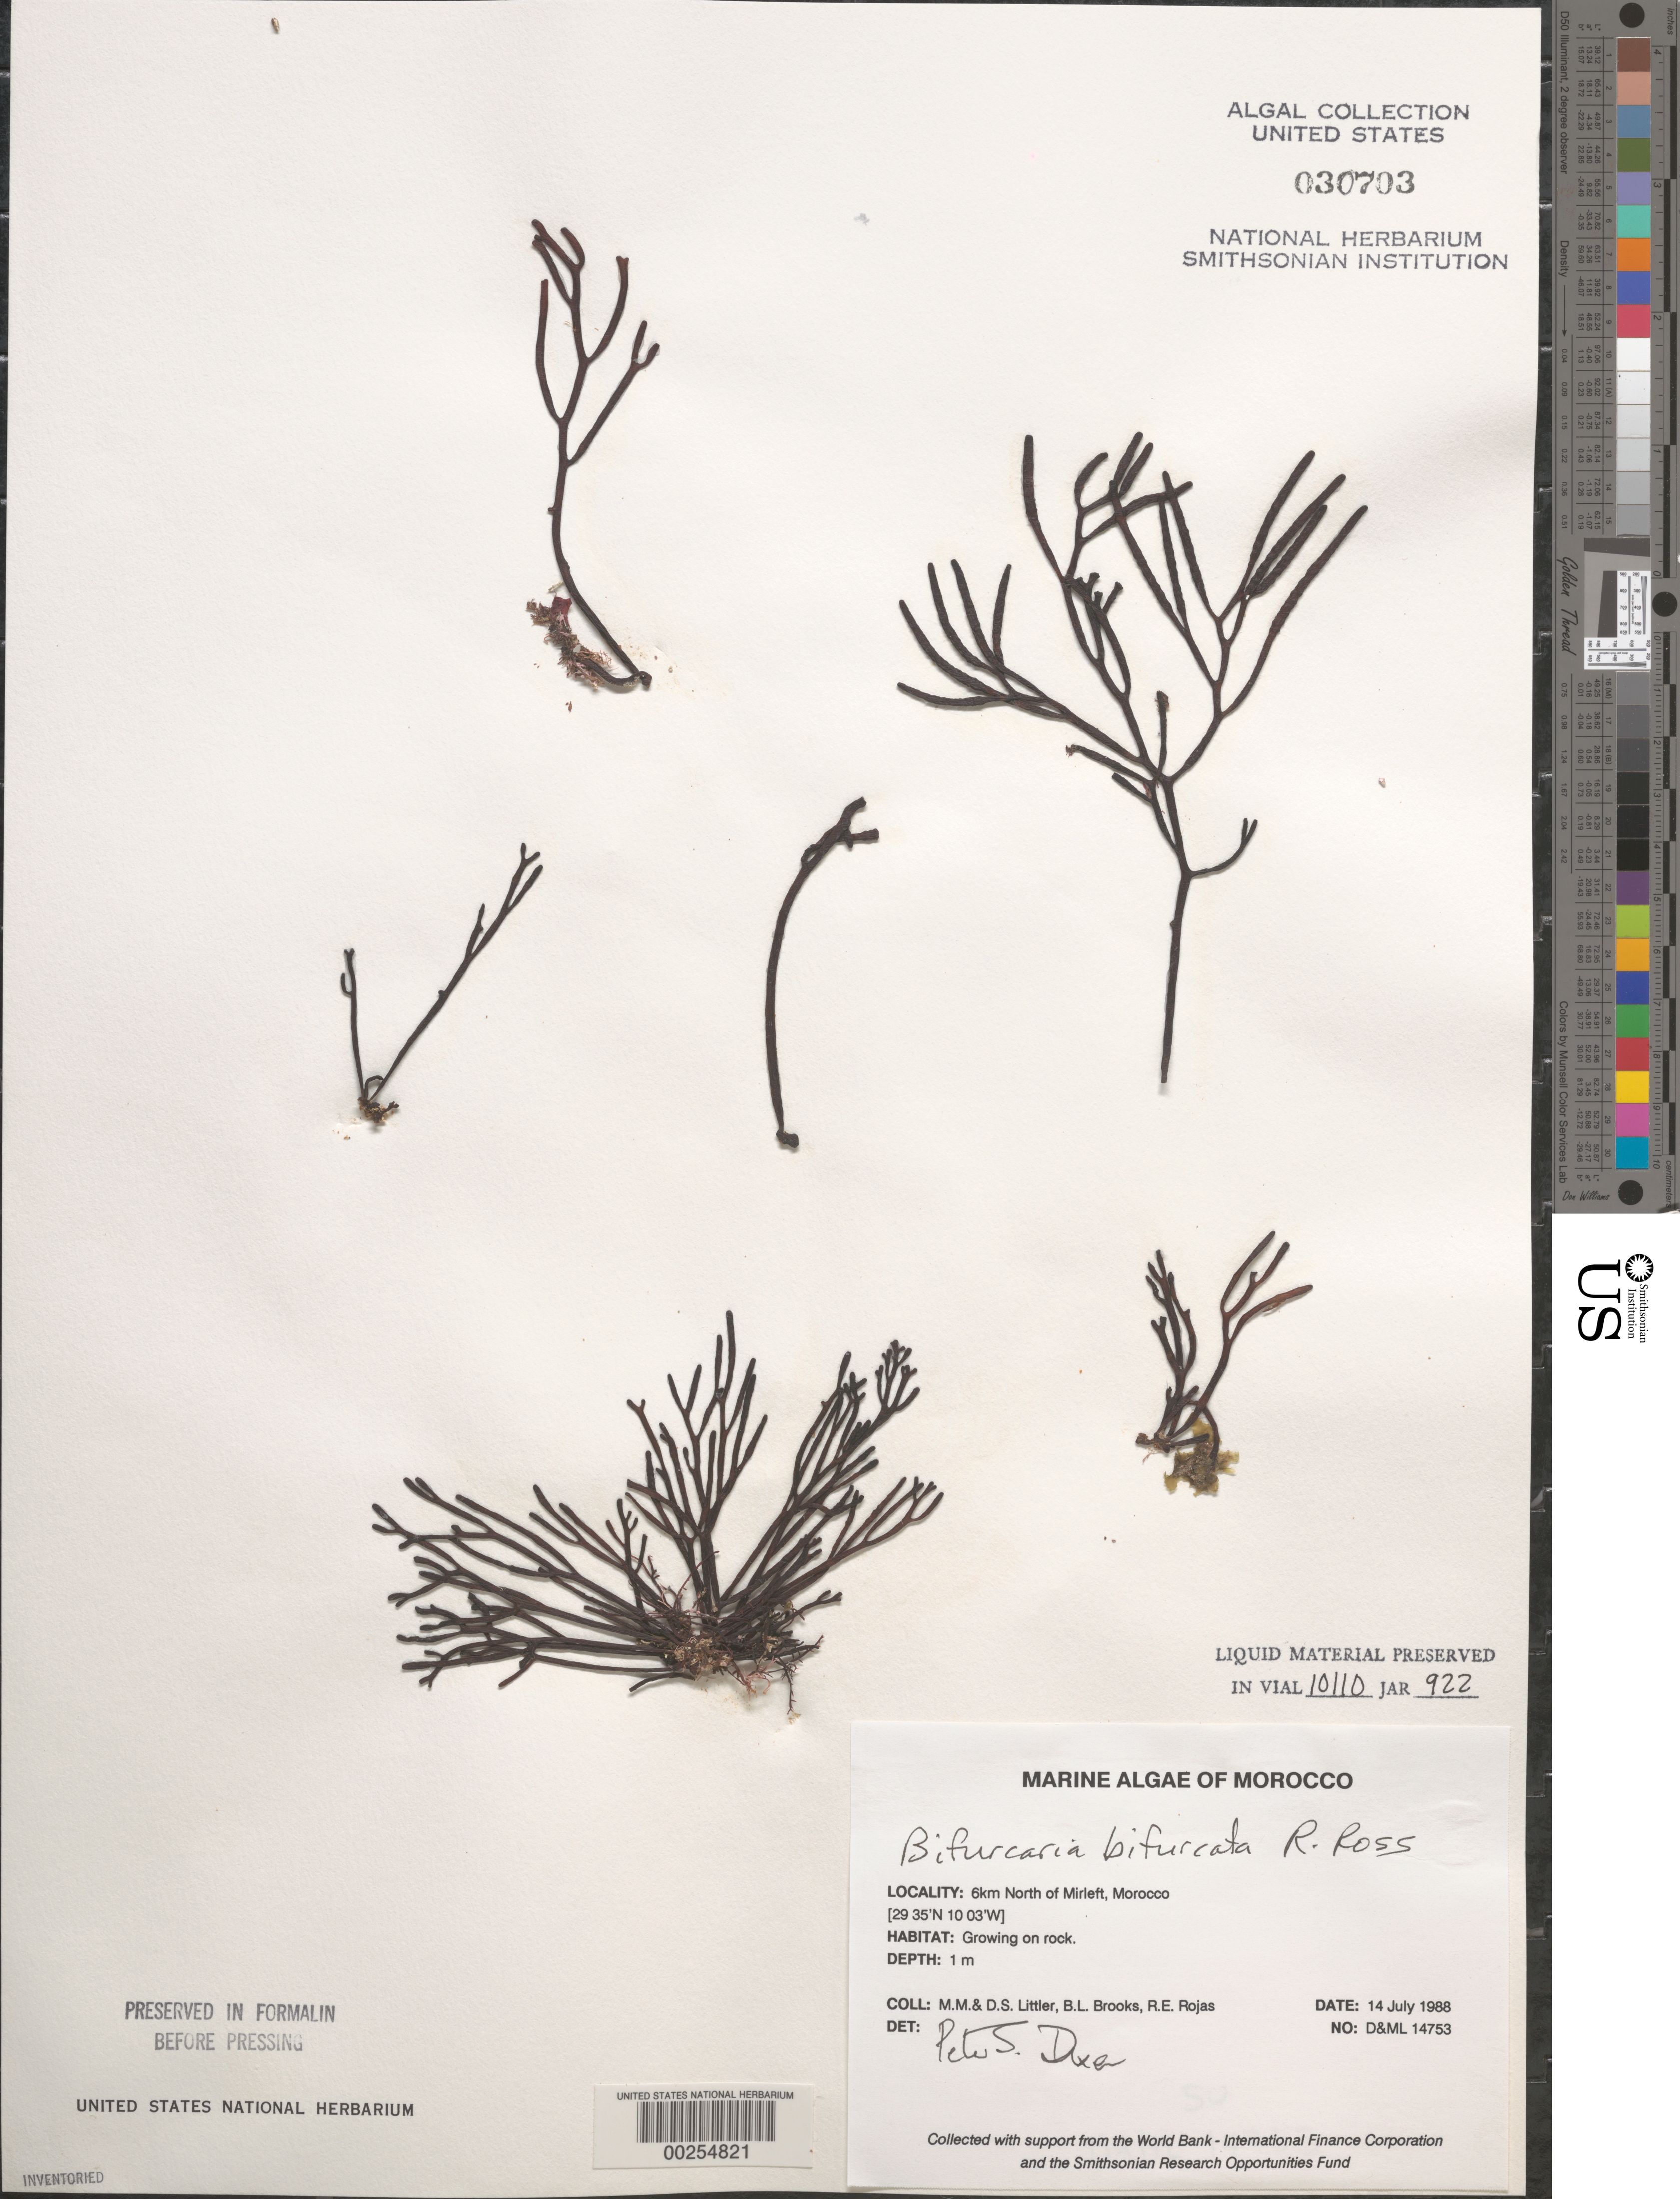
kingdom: Chromista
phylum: Ochrophyta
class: Phaeophyceae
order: Fucales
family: Sargassaceae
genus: Bifurcaria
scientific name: Bifurcaria bifurcata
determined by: Dixon, P. S.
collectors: M. M. Littler, D. S. Littler, B. Brooks & R. Rojas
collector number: D&ML 14753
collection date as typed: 14 Jul 1988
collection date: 1988-07-14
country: Morocco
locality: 6 km north of Mirleft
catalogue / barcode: US 30703